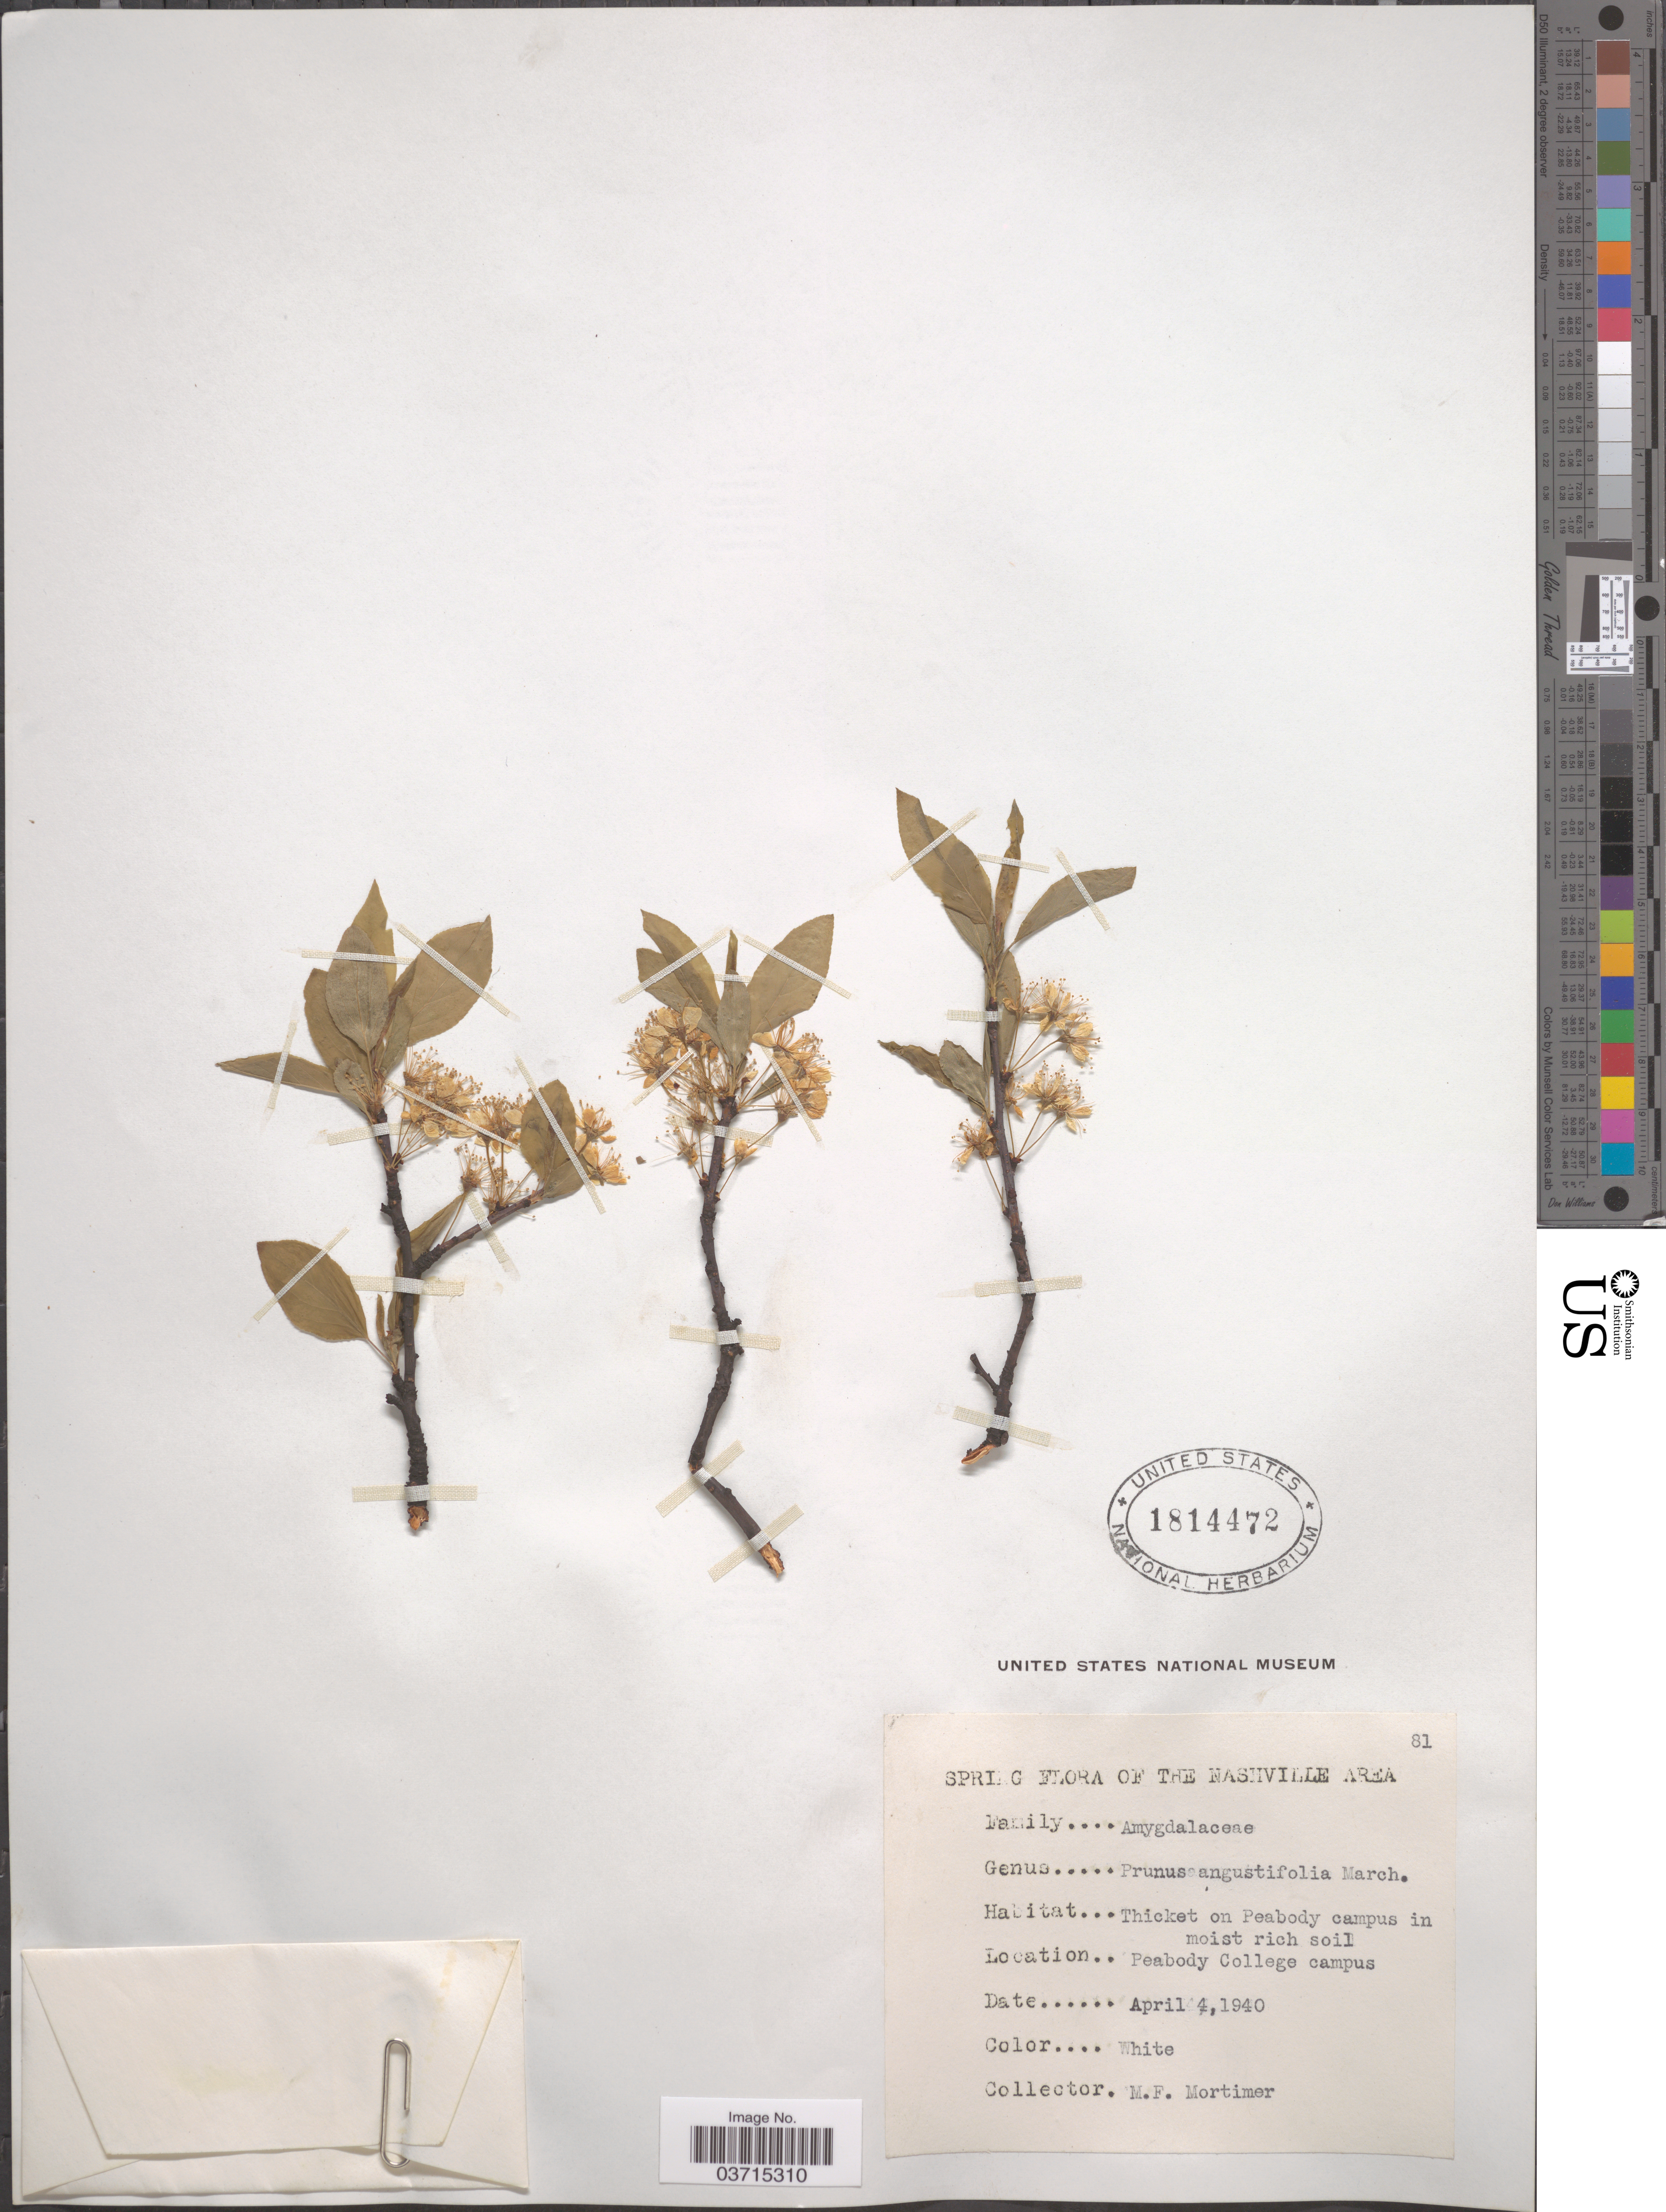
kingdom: Plantae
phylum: Tracheophyta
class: Magnoliopsida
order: Rosales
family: Rosaceae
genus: Prunus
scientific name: Prunus angustifolia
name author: Marshall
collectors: M. Mortimer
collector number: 81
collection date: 1940-04-04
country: United States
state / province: Tennessee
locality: The Nashville Area. Thicket on Peabody campus. Peabody College campus.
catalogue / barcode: US 1814472